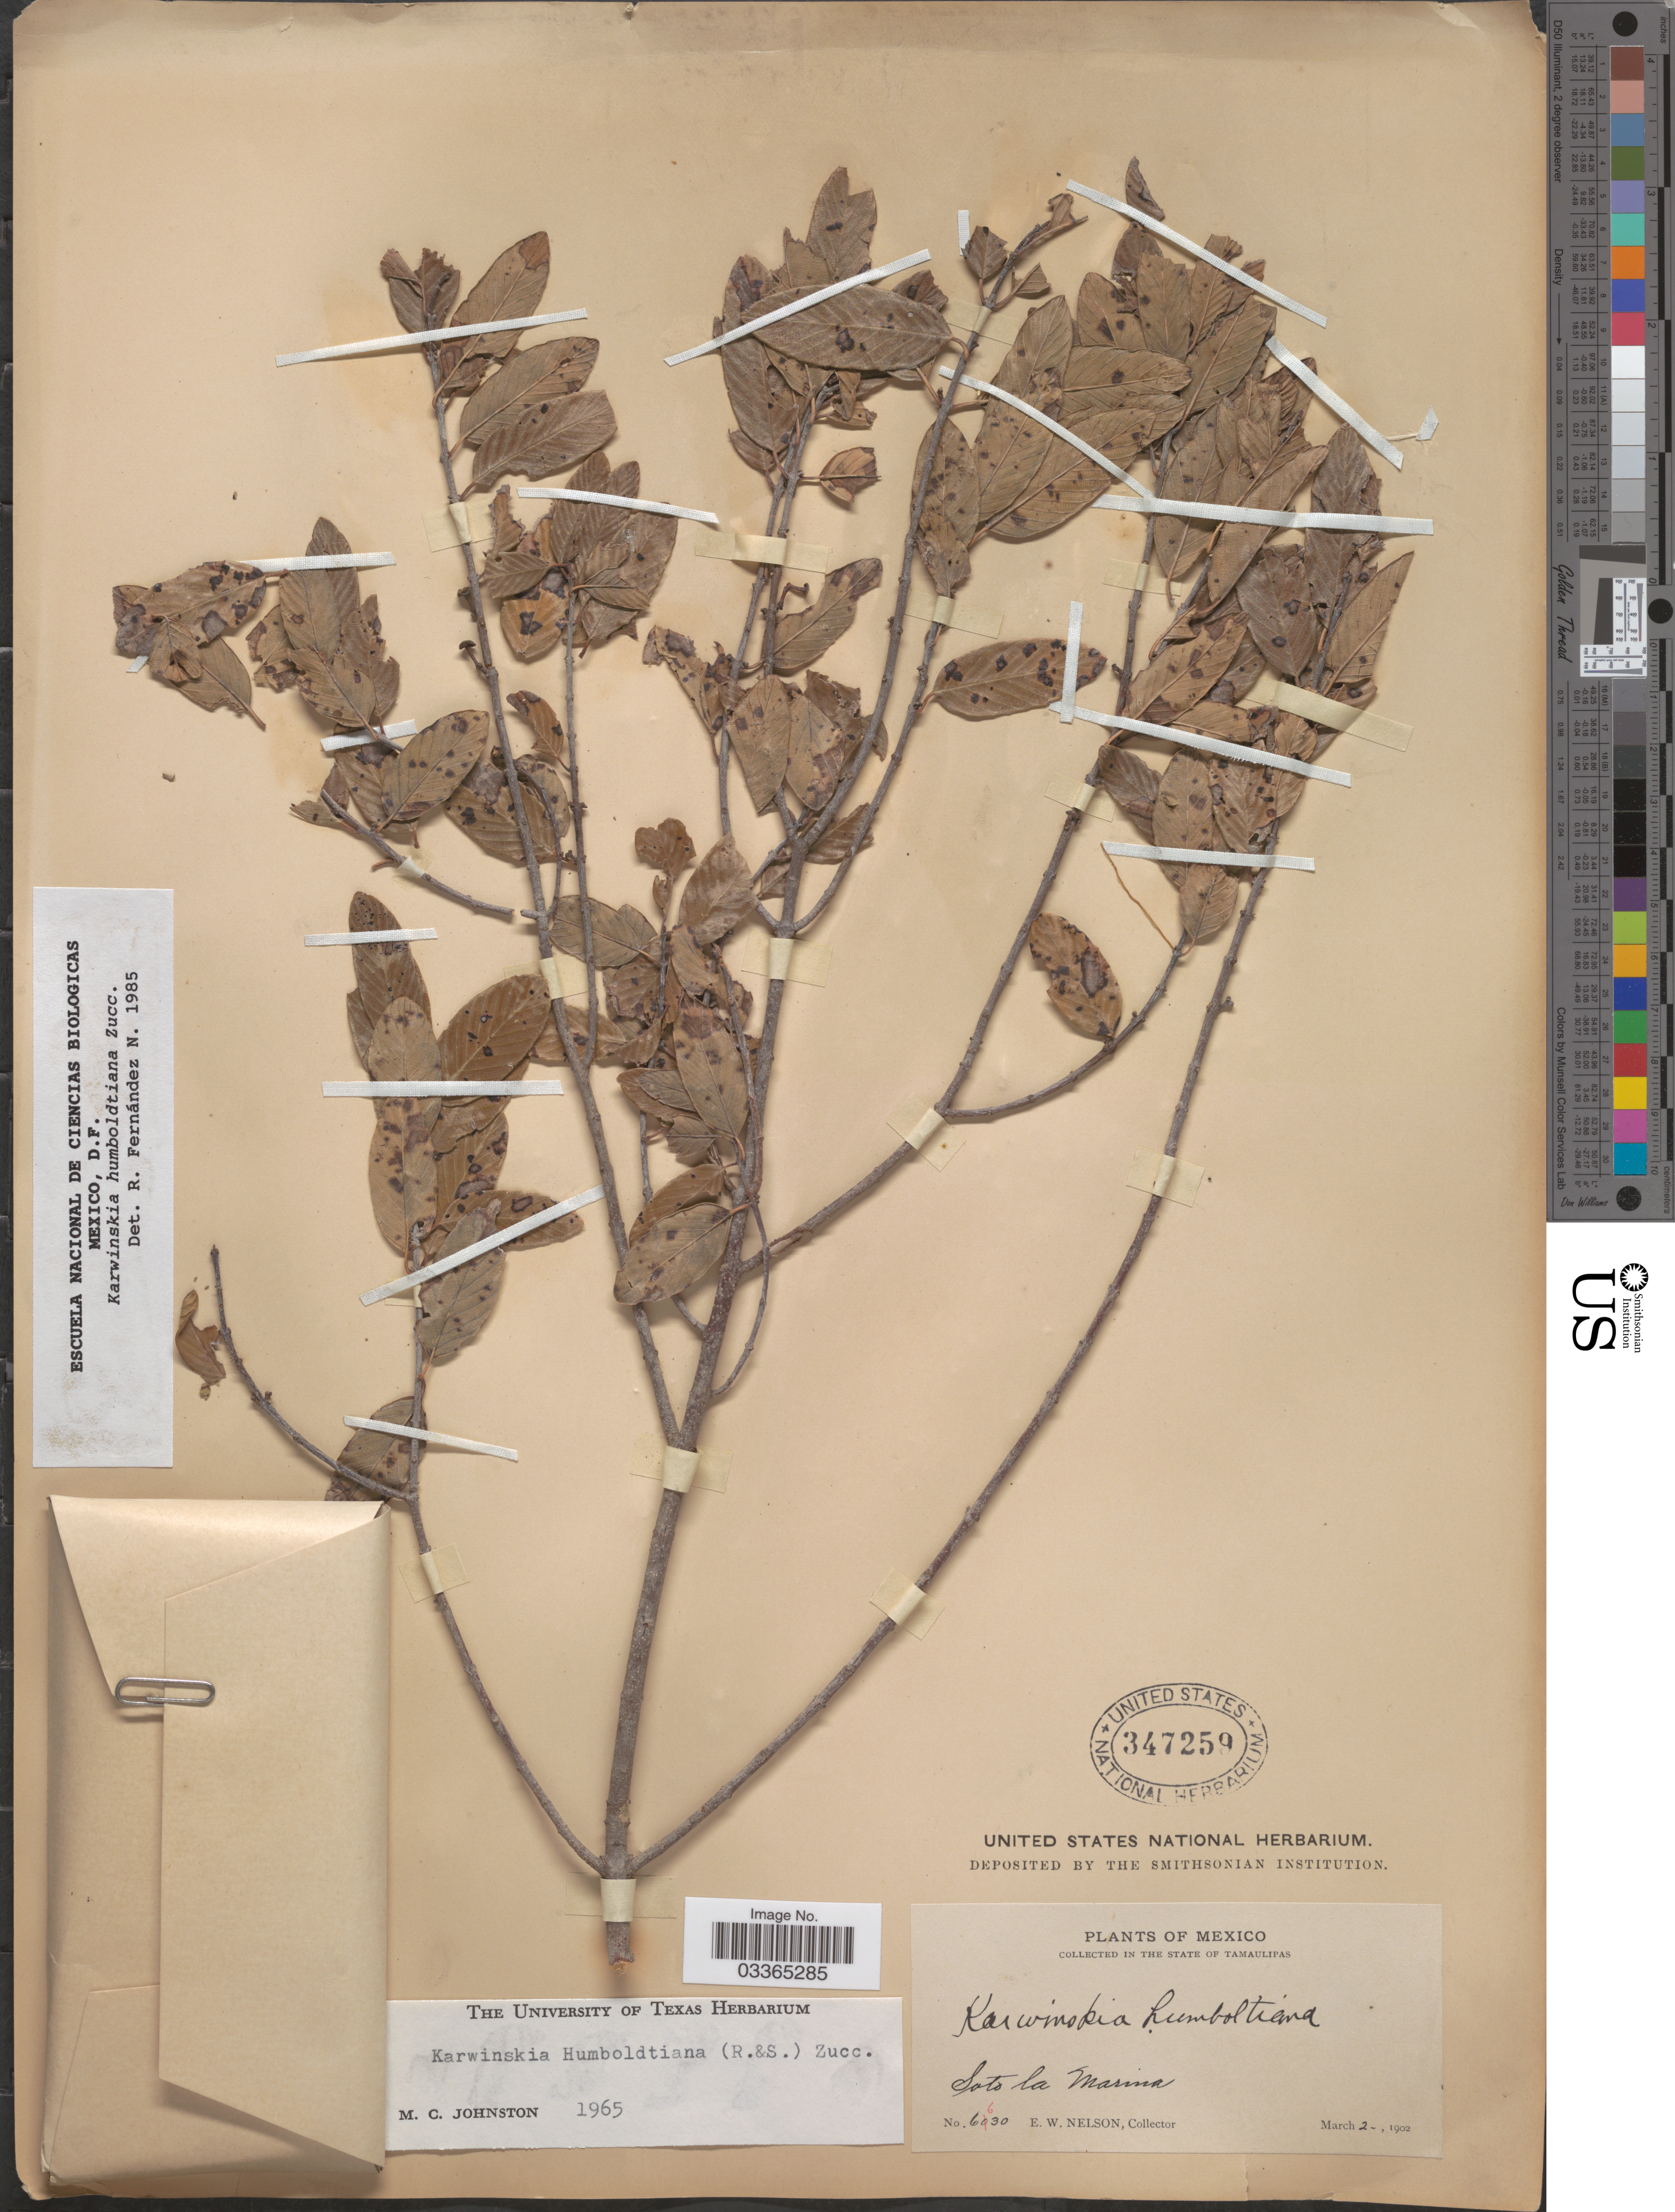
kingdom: Plantae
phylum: Tracheophyta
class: Magnoliopsida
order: Rosales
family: Rhamnaceae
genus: Karwinskia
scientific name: Karwinskia humboldtiana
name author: (Schult.) Zucc.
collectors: E. W. Nelson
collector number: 6630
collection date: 1902-03-02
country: Mexico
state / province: Tamaulipas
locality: Soto la Marina.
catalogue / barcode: US 347259